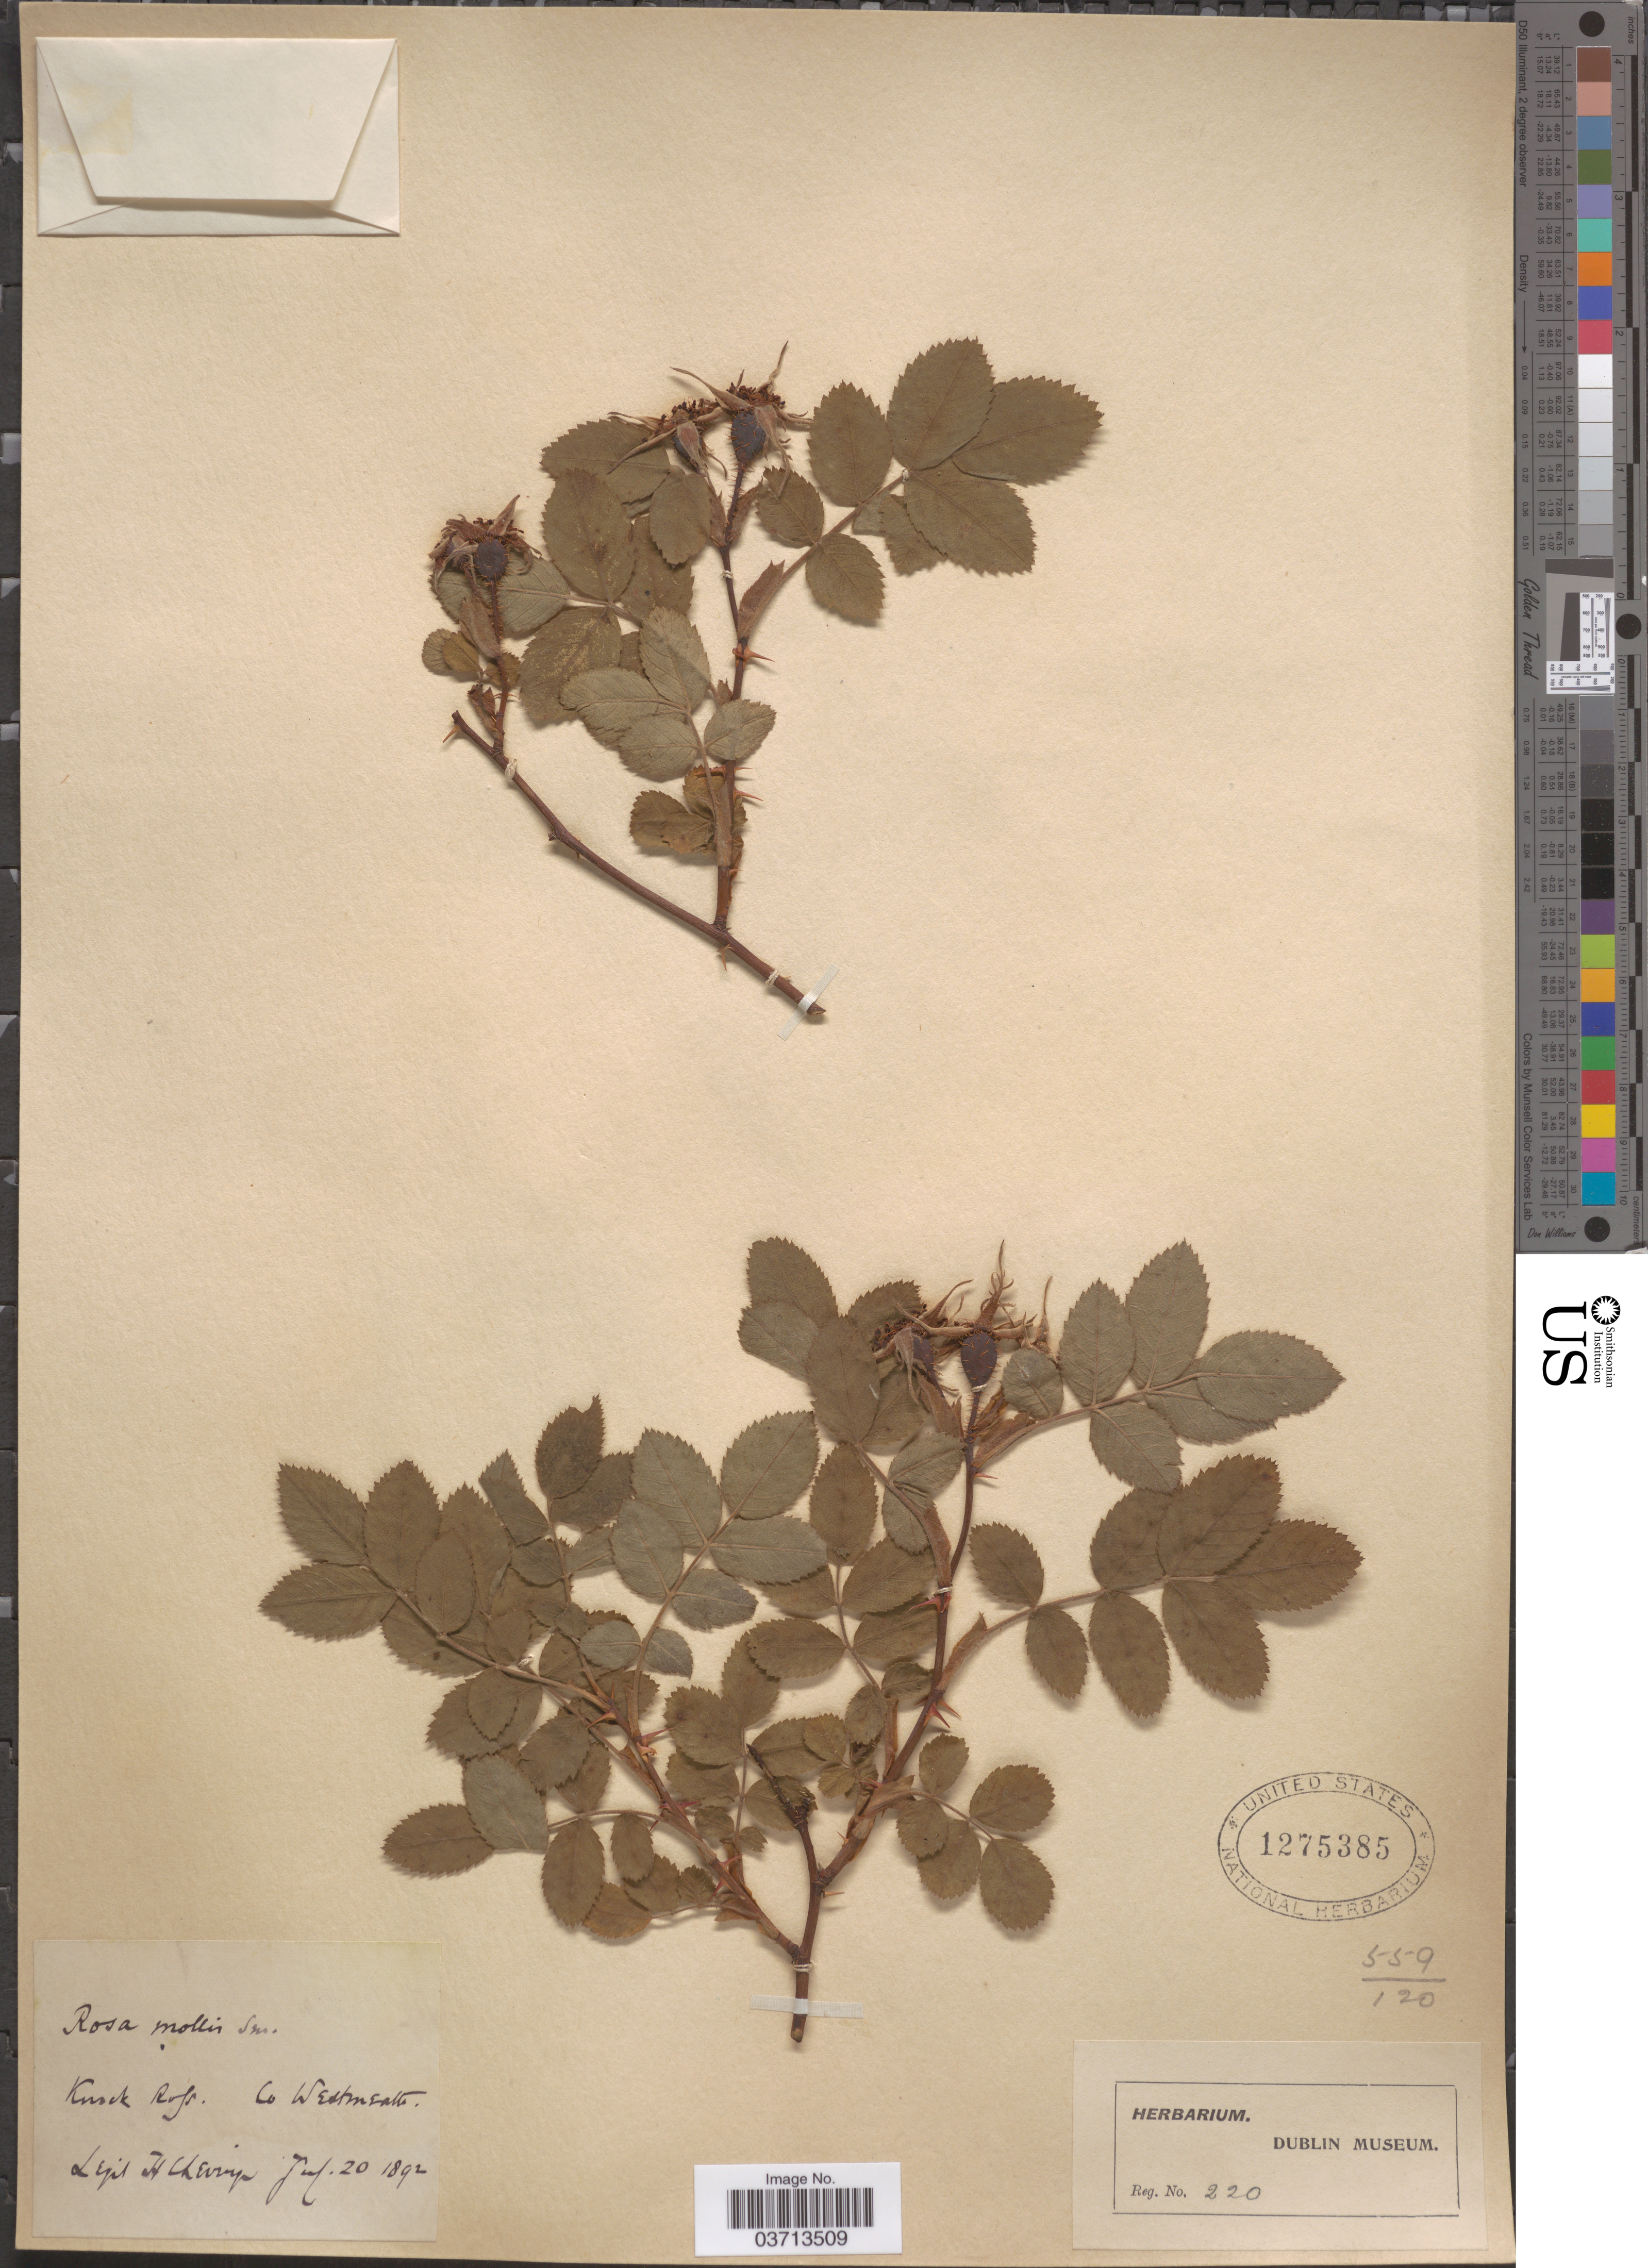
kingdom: Plantae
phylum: Tracheophyta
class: Magnoliopsida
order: Rosales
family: Rosaceae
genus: Rosa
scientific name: Rosa mollis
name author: Sm.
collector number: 220?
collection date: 1892-07-20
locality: Kusck Rofs. Co Westmeatte. [interpreted]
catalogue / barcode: US 1275385